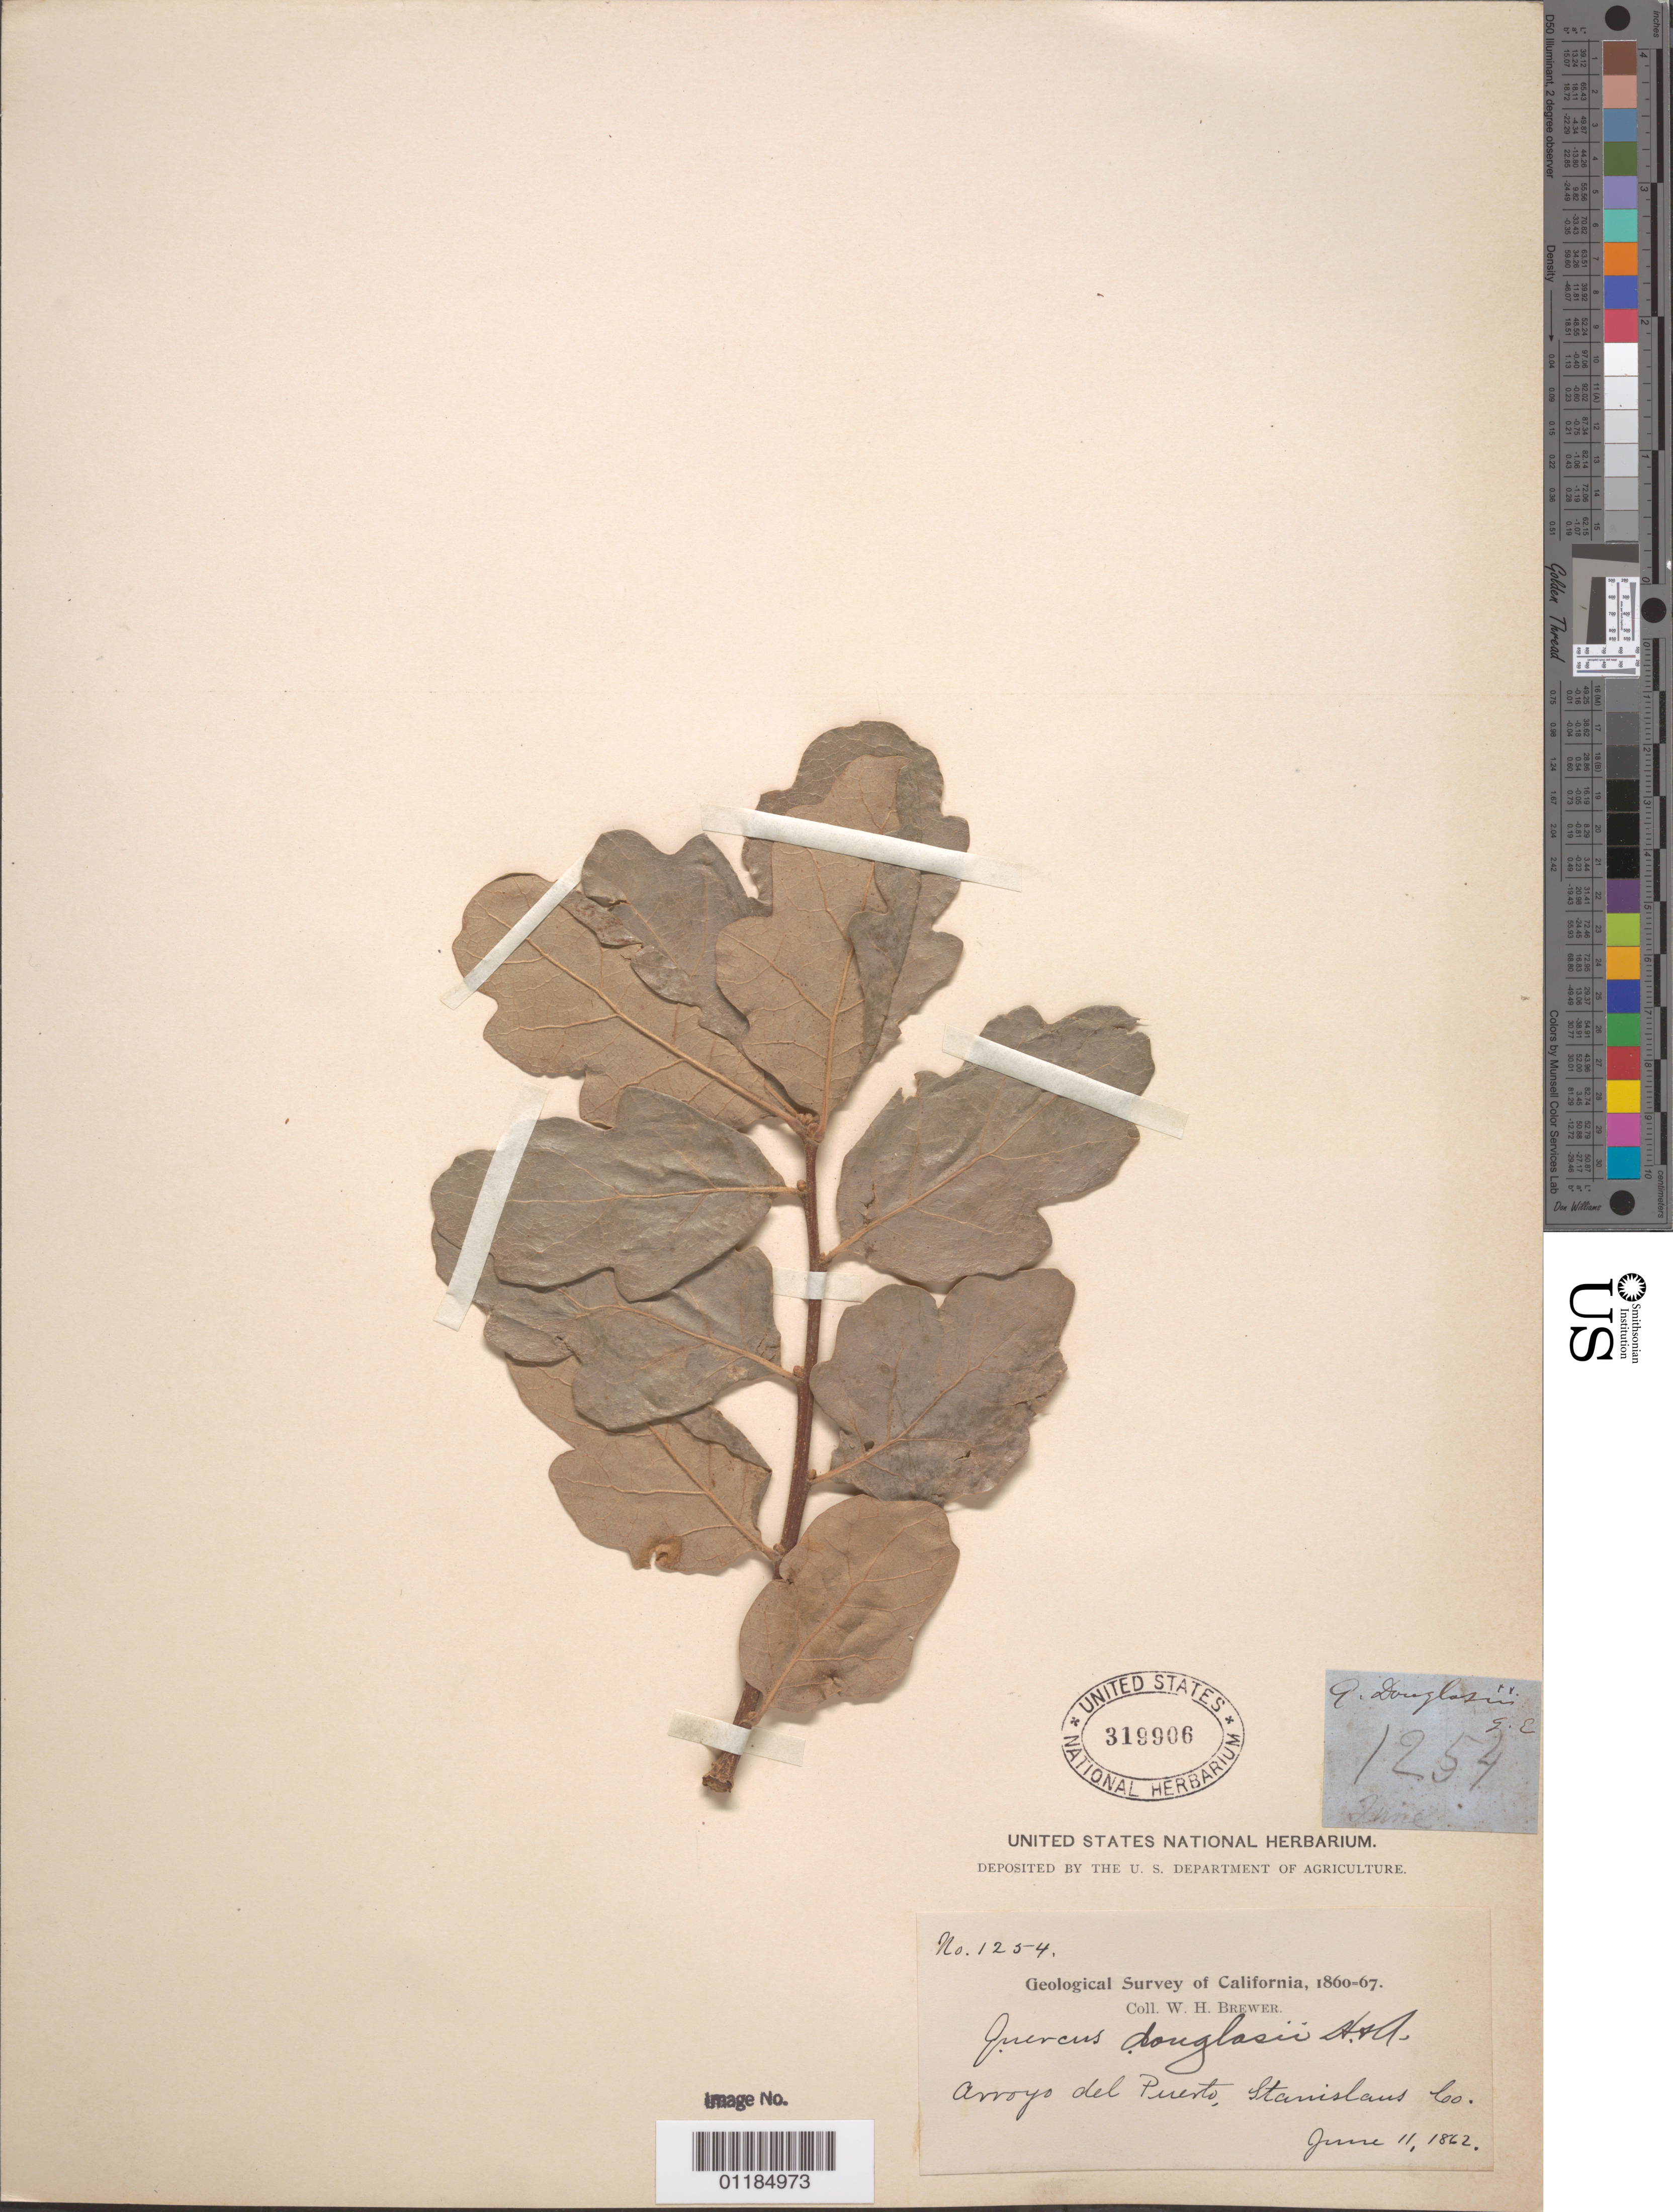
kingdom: Plantae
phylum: Tracheophyta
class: Magnoliopsida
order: Fagales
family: Fagaceae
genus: Quercus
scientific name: Quercus douglasii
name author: A. DC. in DC.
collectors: W. H. Brewer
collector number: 1254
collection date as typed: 11 Jun 1862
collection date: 1862-06-11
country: United States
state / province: California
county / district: Stanislaus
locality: Arroyo del Puerto.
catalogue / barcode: US 319906